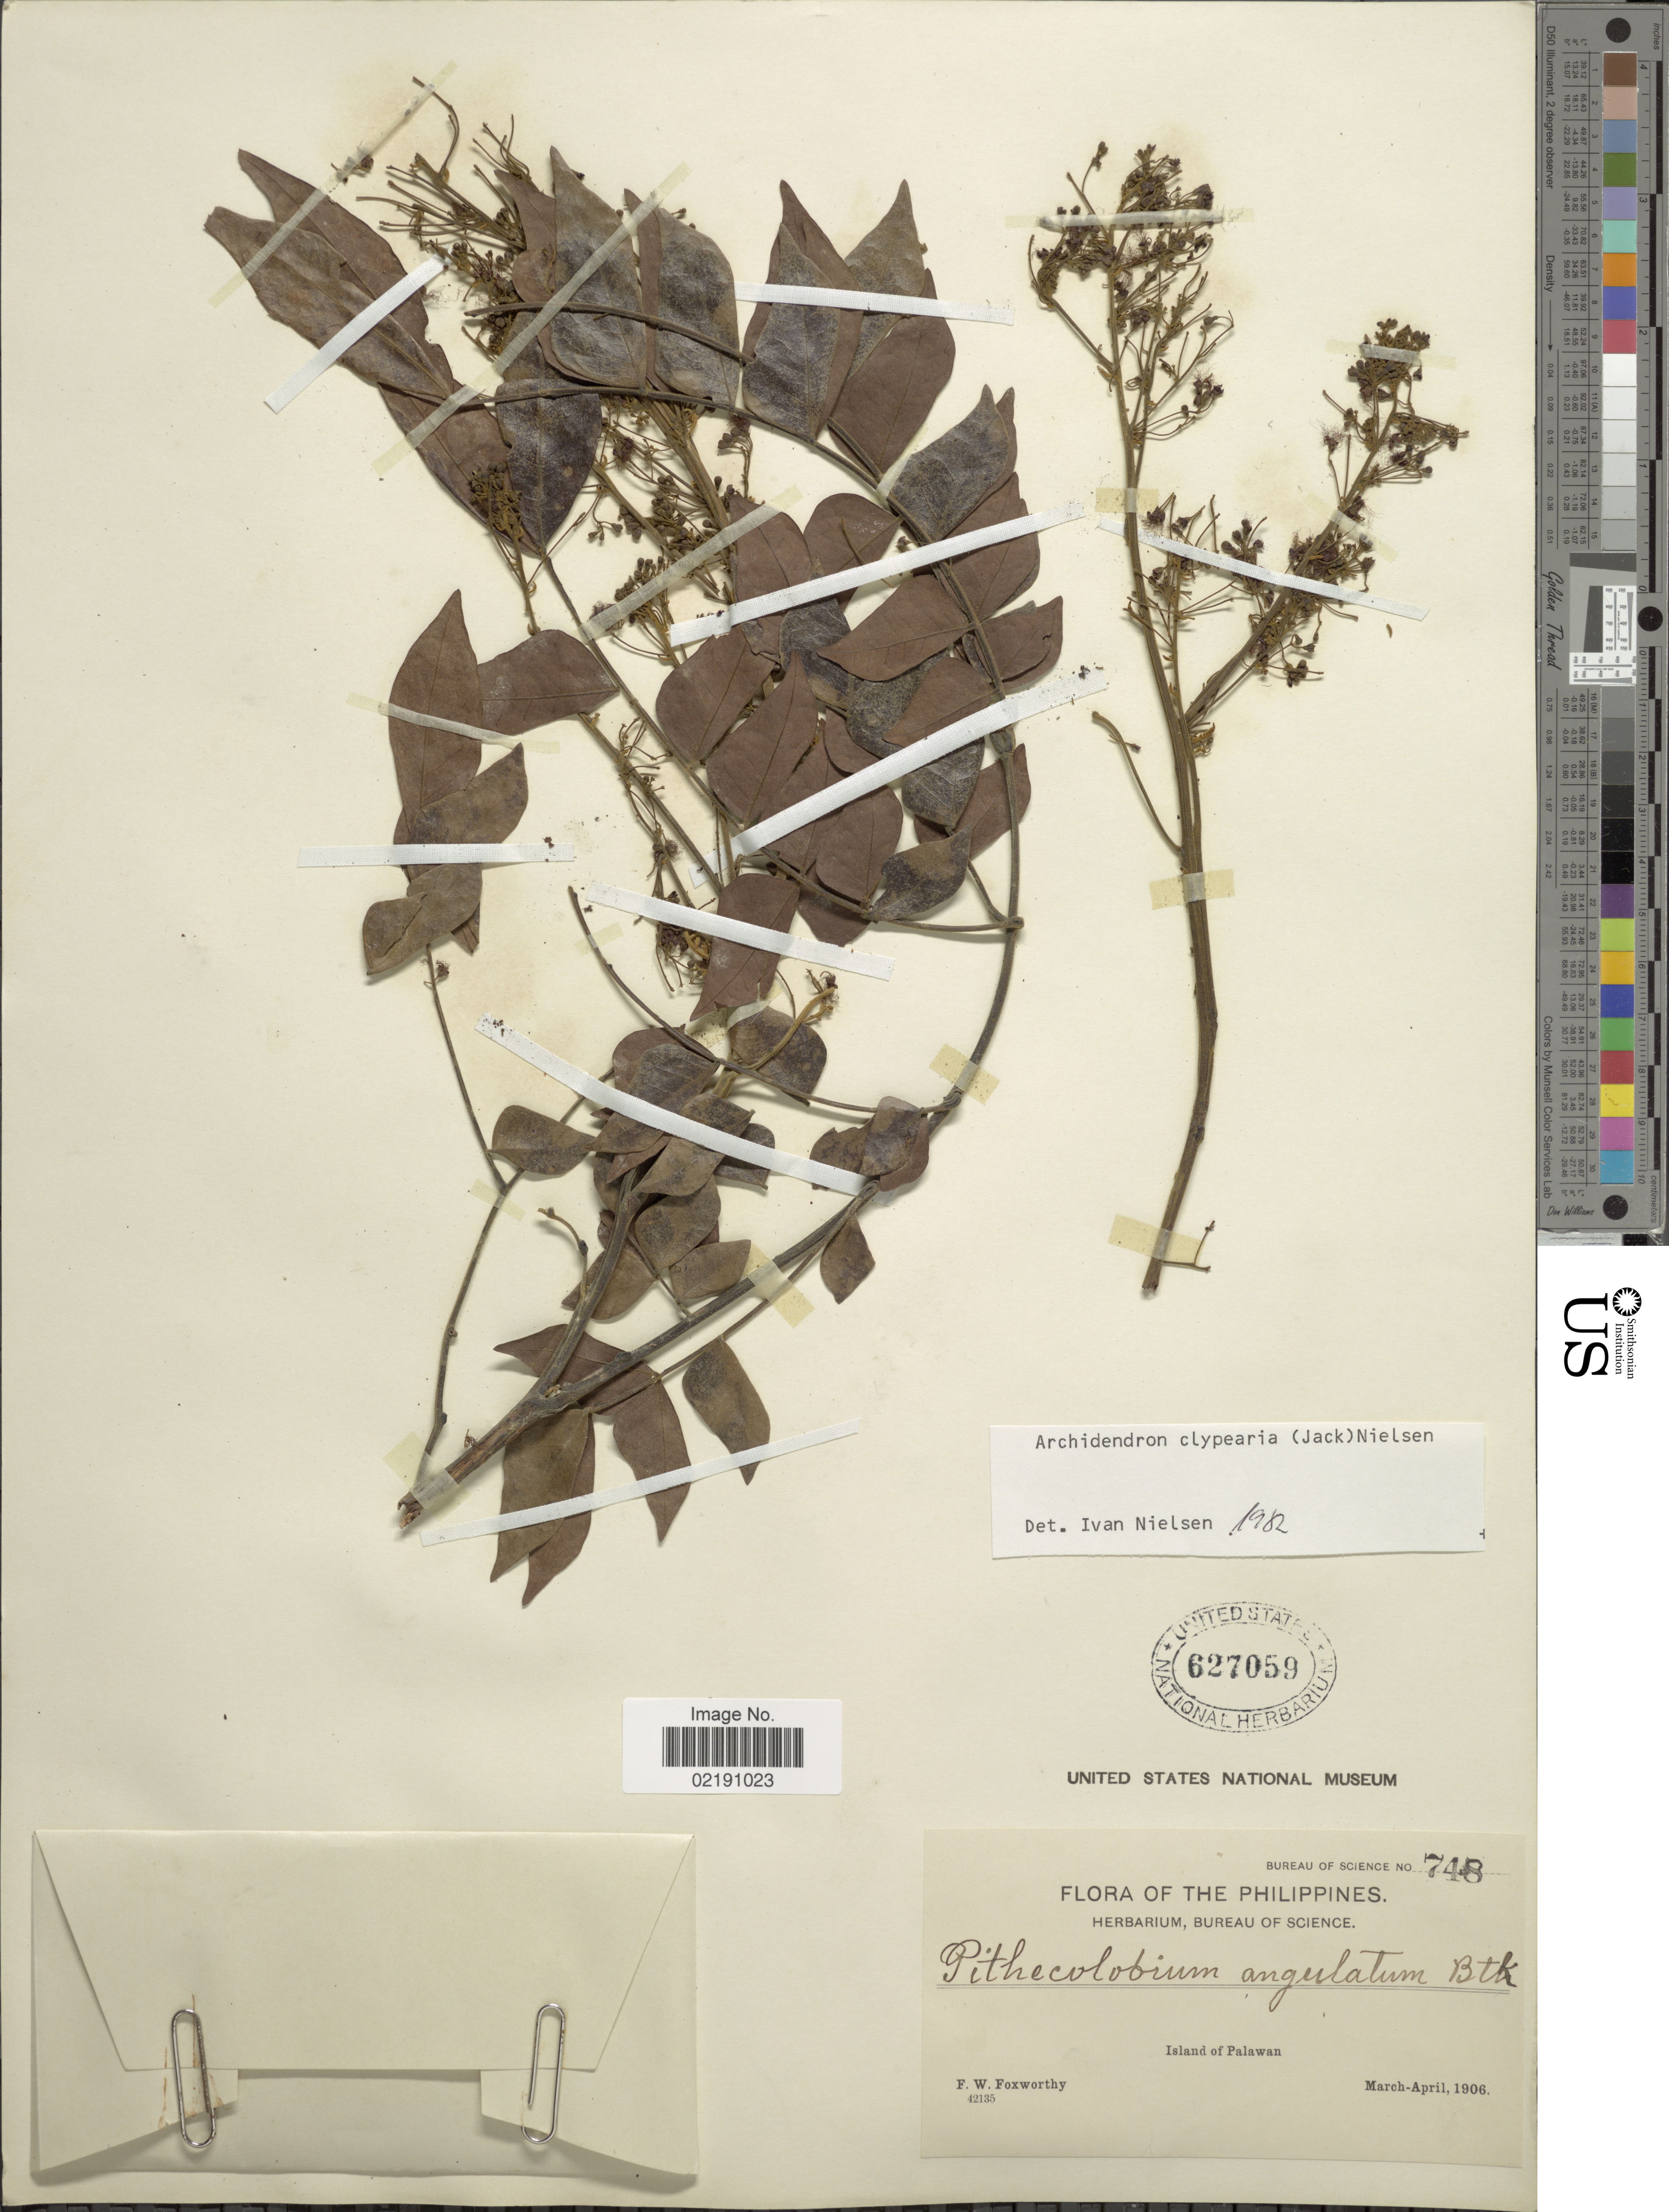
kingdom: Plantae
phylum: Tracheophyta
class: Magnoliopsida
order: Fabales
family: Fabaceae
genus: Archidendron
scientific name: Archidendron clypearia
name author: (Jack) I.C. Nielsen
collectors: F. W. Foxworthy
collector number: Bureau of Science 748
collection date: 1906-03/1906-04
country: Philippines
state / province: Mimaropa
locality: Island of Palawan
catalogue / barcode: US 627059